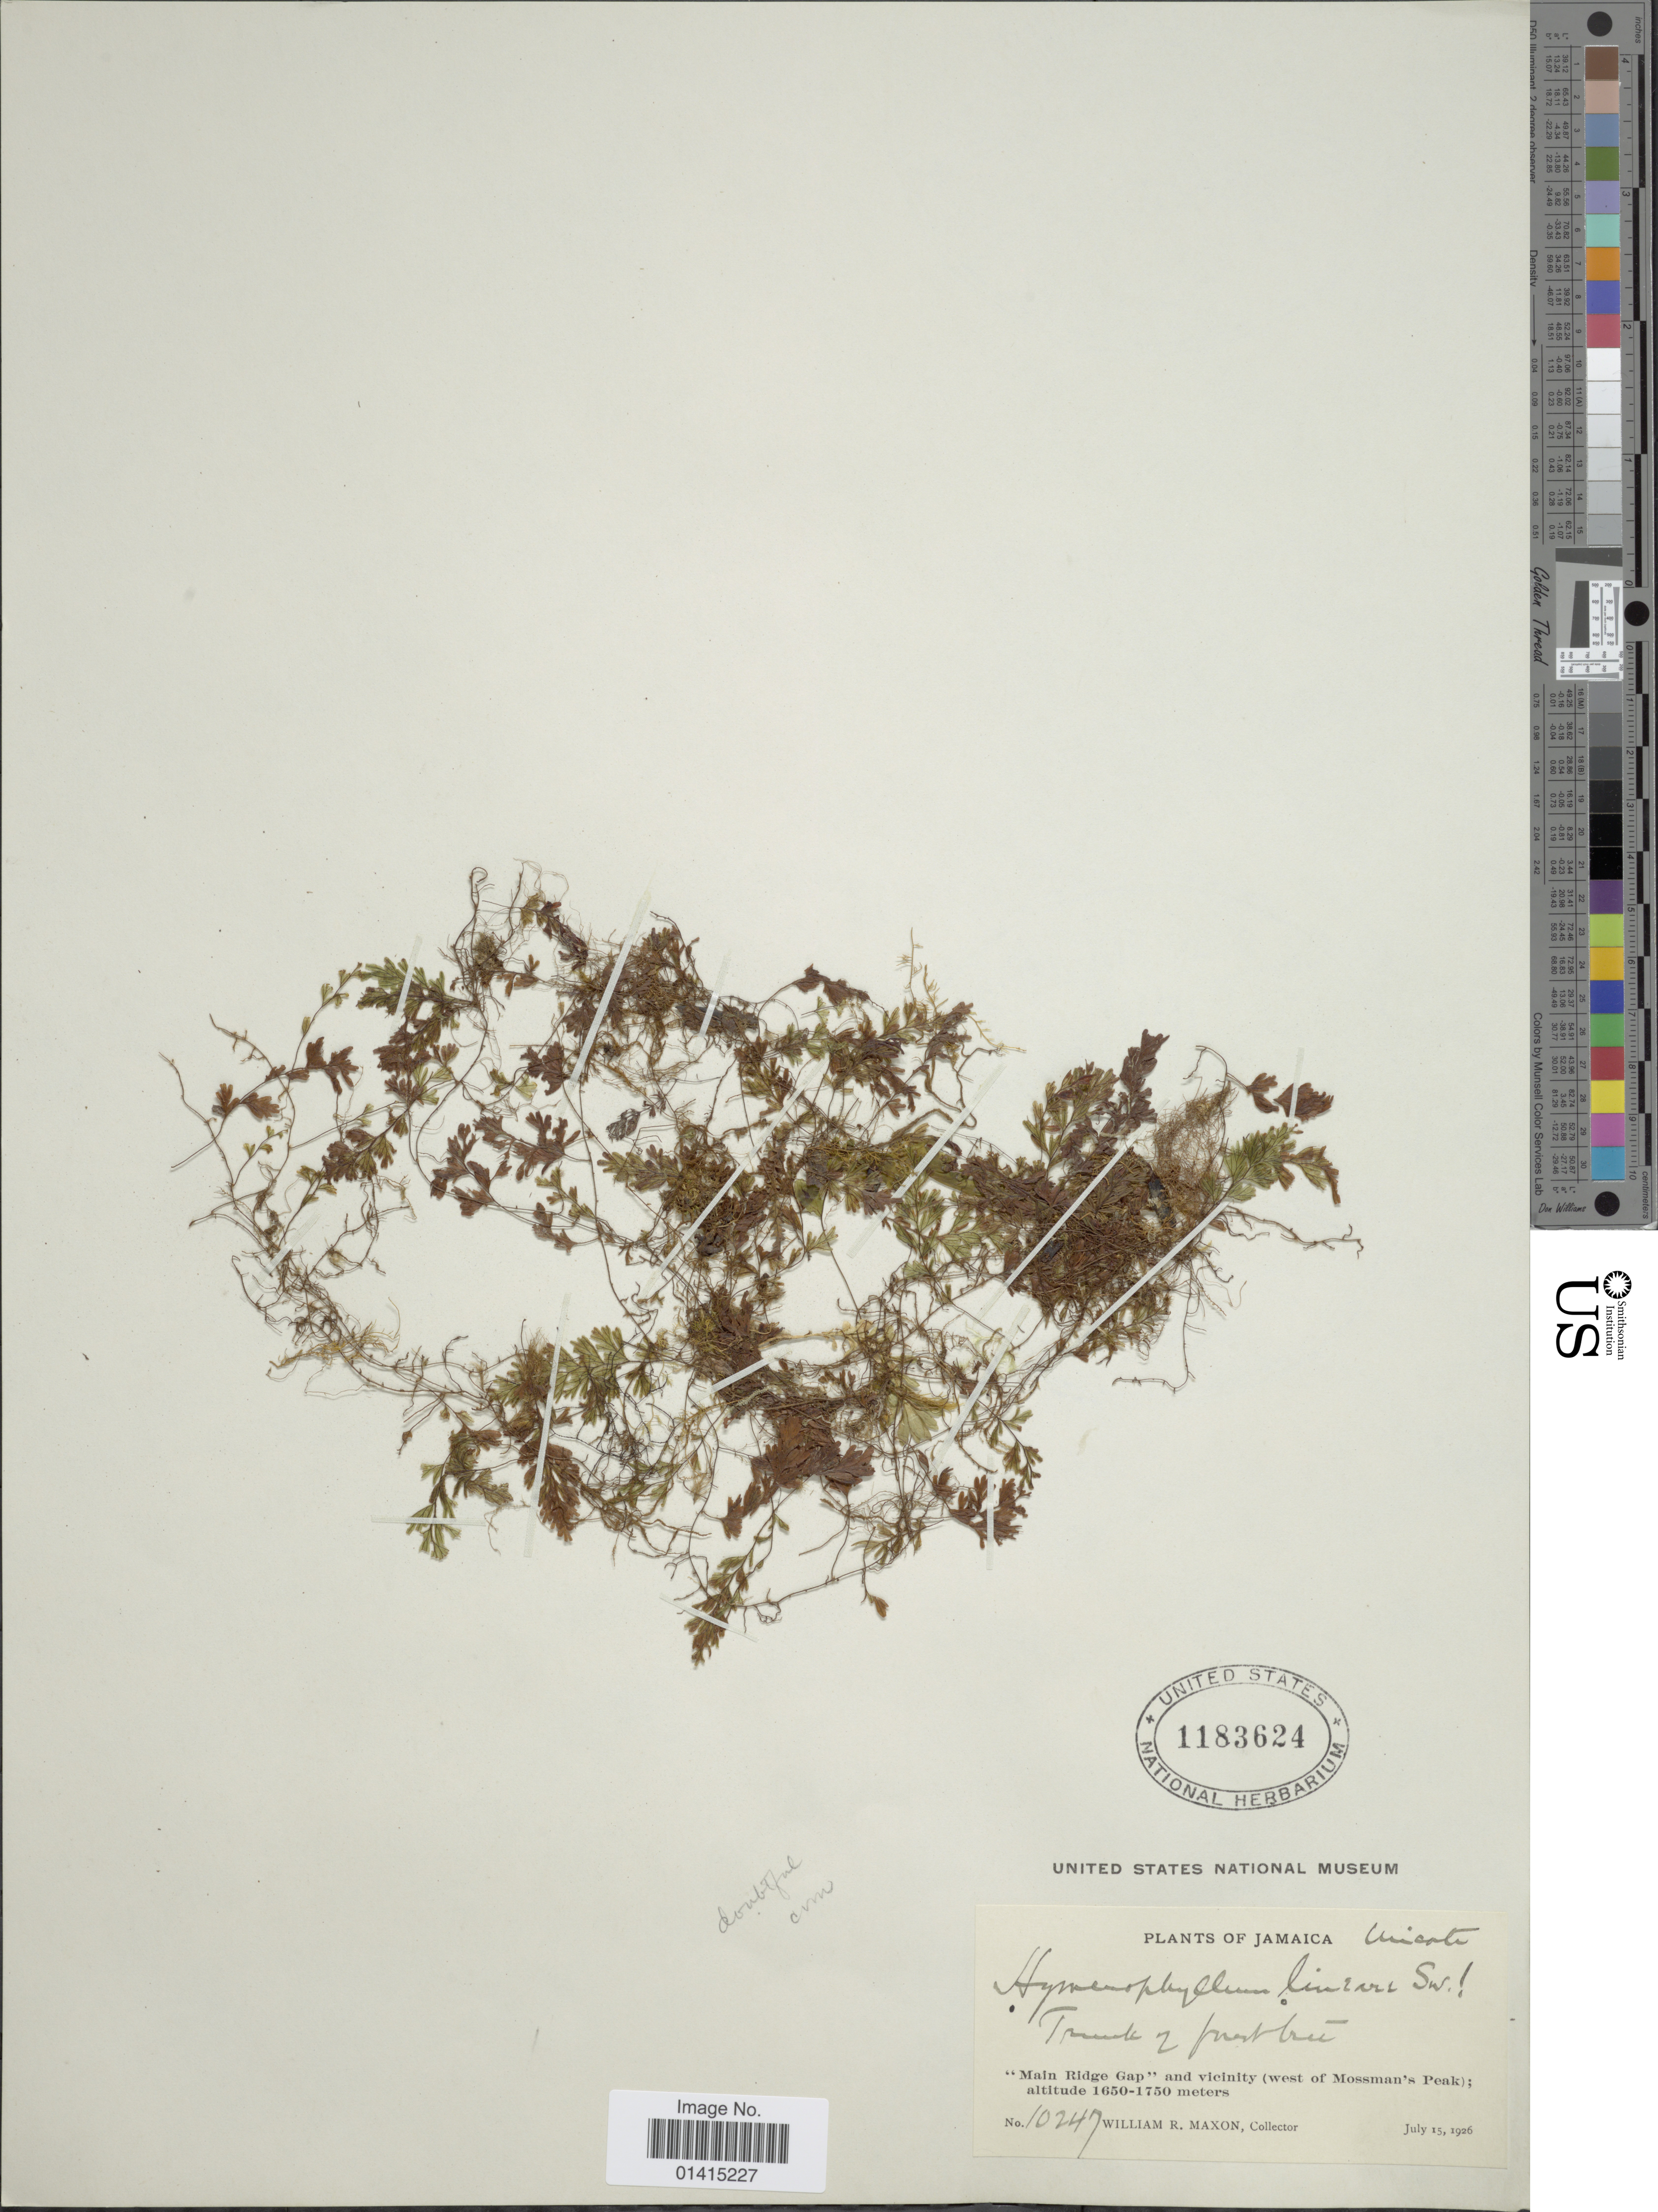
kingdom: Plantae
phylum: Tracheophyta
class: Polypodiopsida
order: Hymenophyllales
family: Hymenophyllaceae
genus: Hymenophyllum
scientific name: Hymenophyllum lineare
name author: (Sw.) Sw.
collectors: W. R. Maxon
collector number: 10247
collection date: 1926-07-15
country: Jamaica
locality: Main ridge Gap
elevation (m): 1650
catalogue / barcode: US 1183624